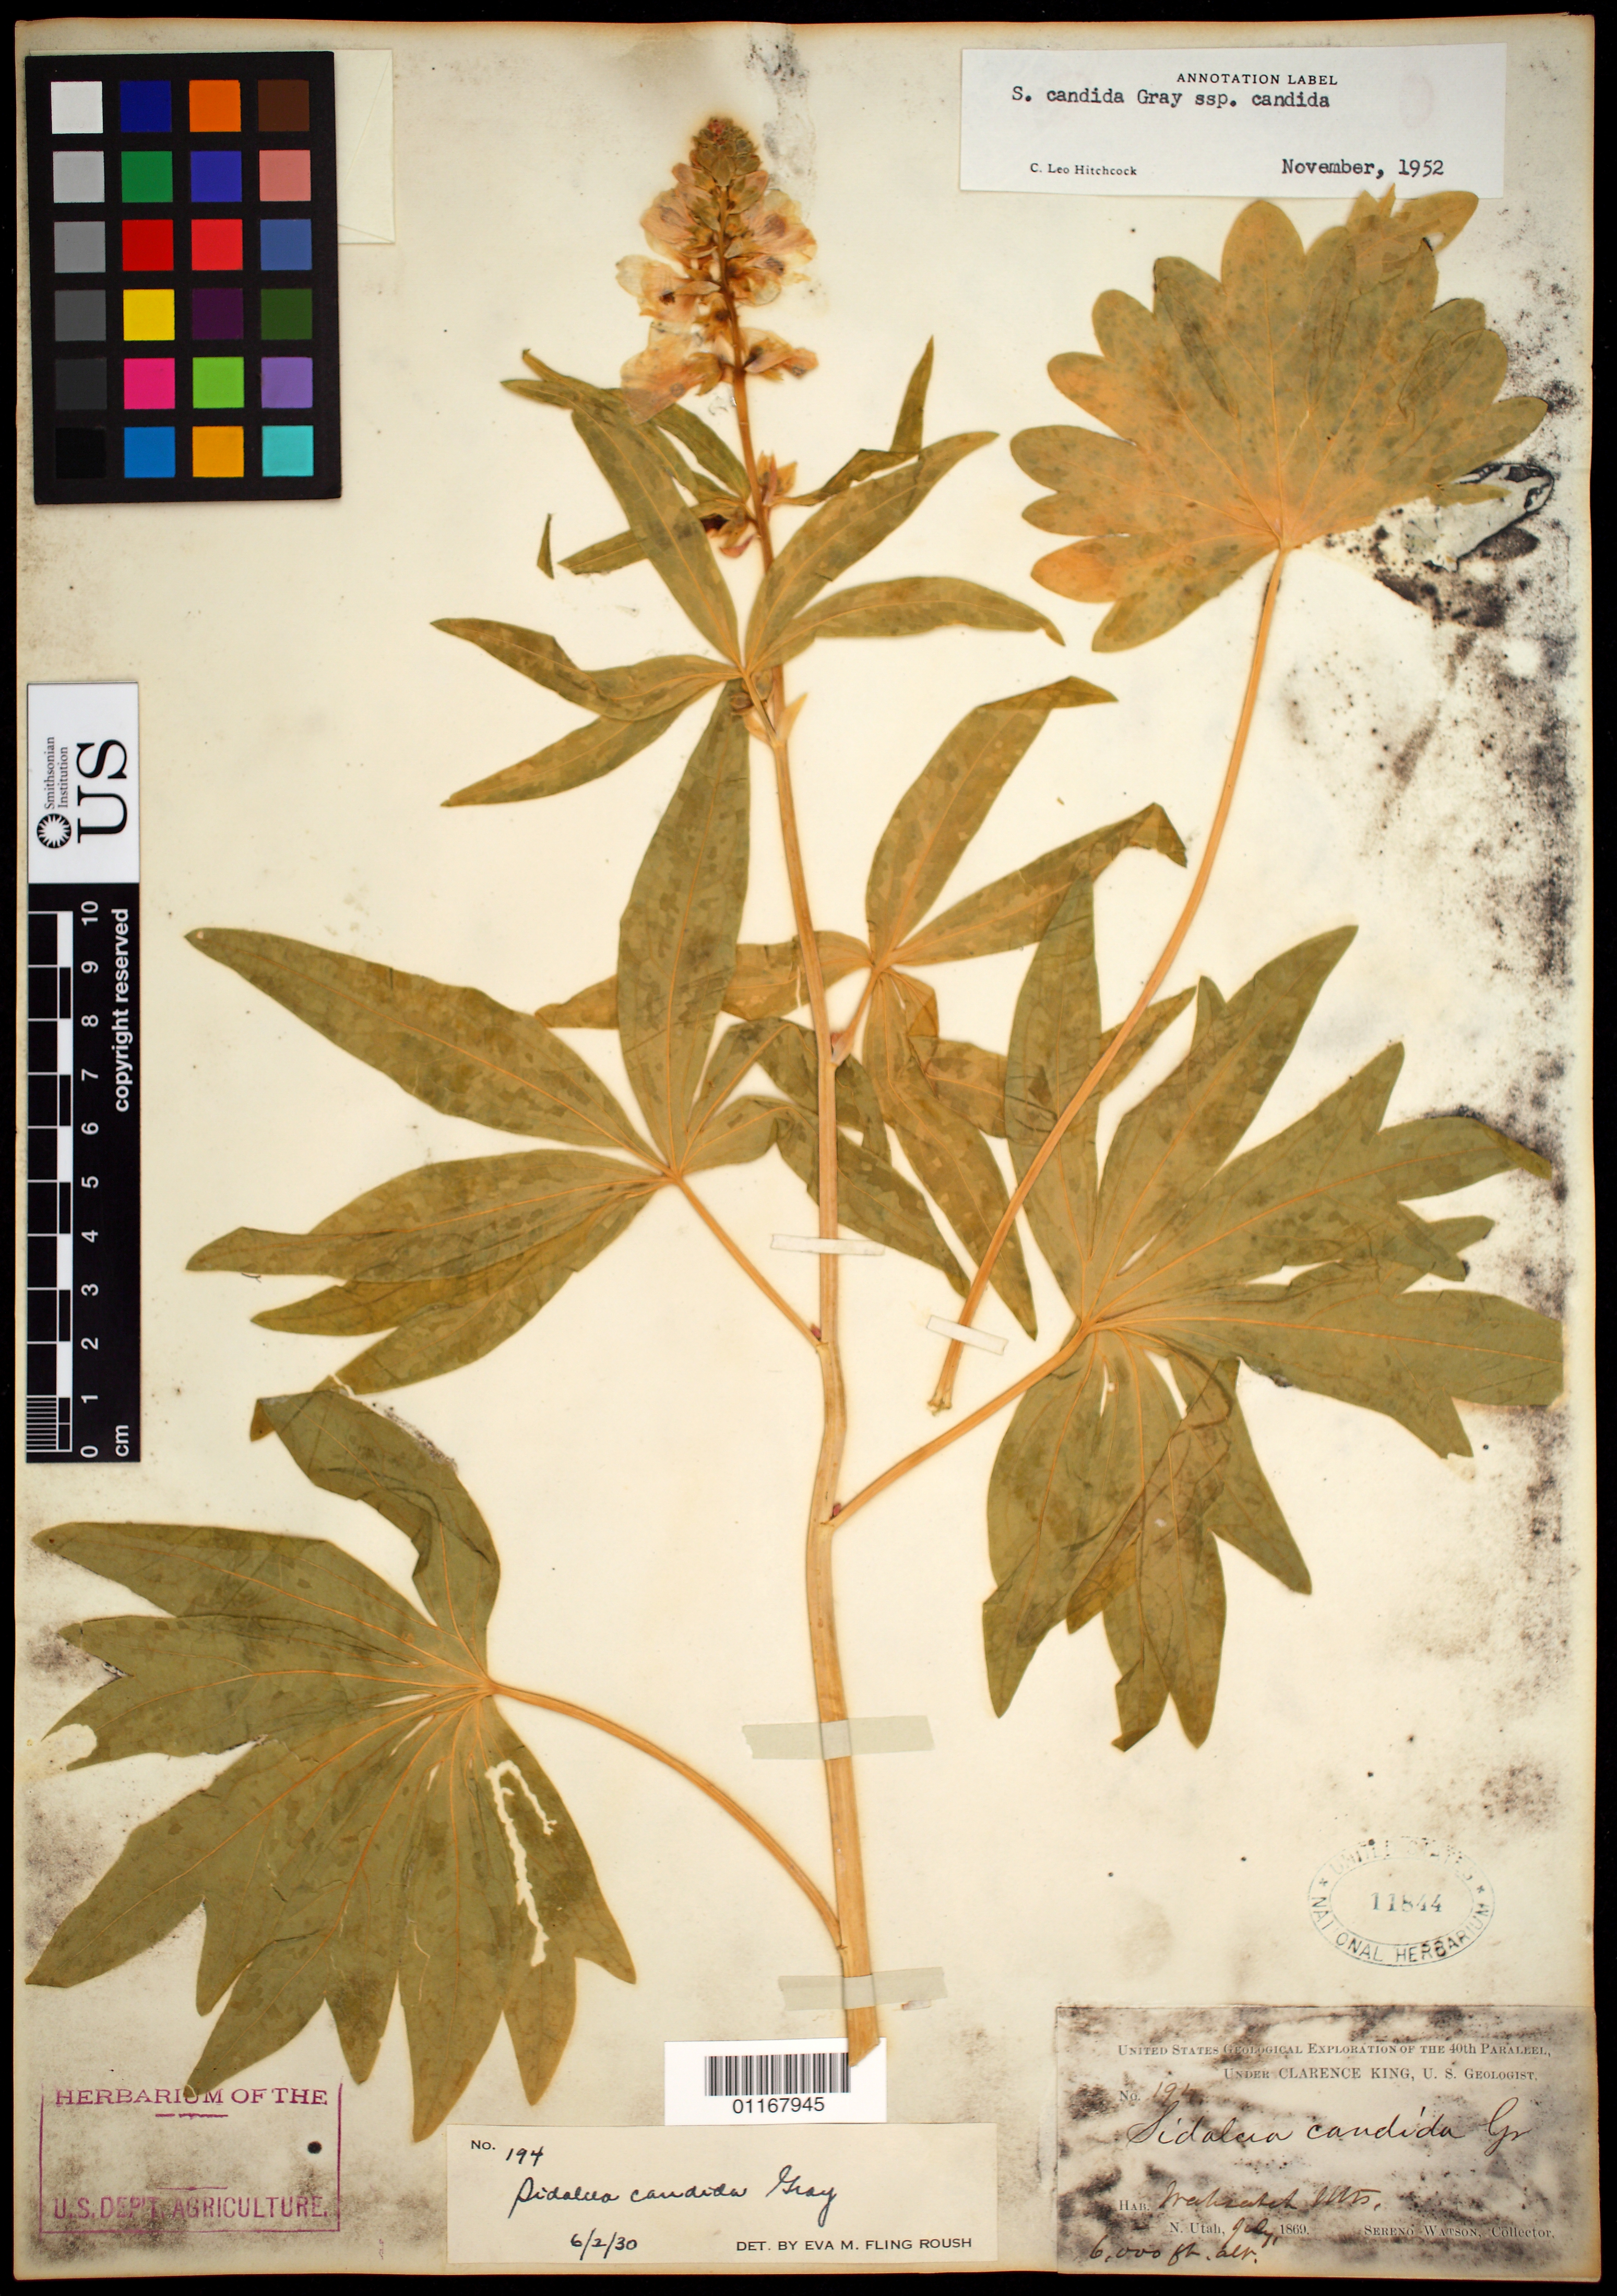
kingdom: Plantae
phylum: Tracheophyta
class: Magnoliopsida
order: Malvales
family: Malvaceae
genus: Sidalcea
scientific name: Sidalcea candida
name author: A. Gray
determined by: Roush, Eva Myrtle Fling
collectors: S. Watson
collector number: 194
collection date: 1869-07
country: United States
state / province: Utah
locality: Wahsatch Mts., N. Utah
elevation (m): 1829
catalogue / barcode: US 11844